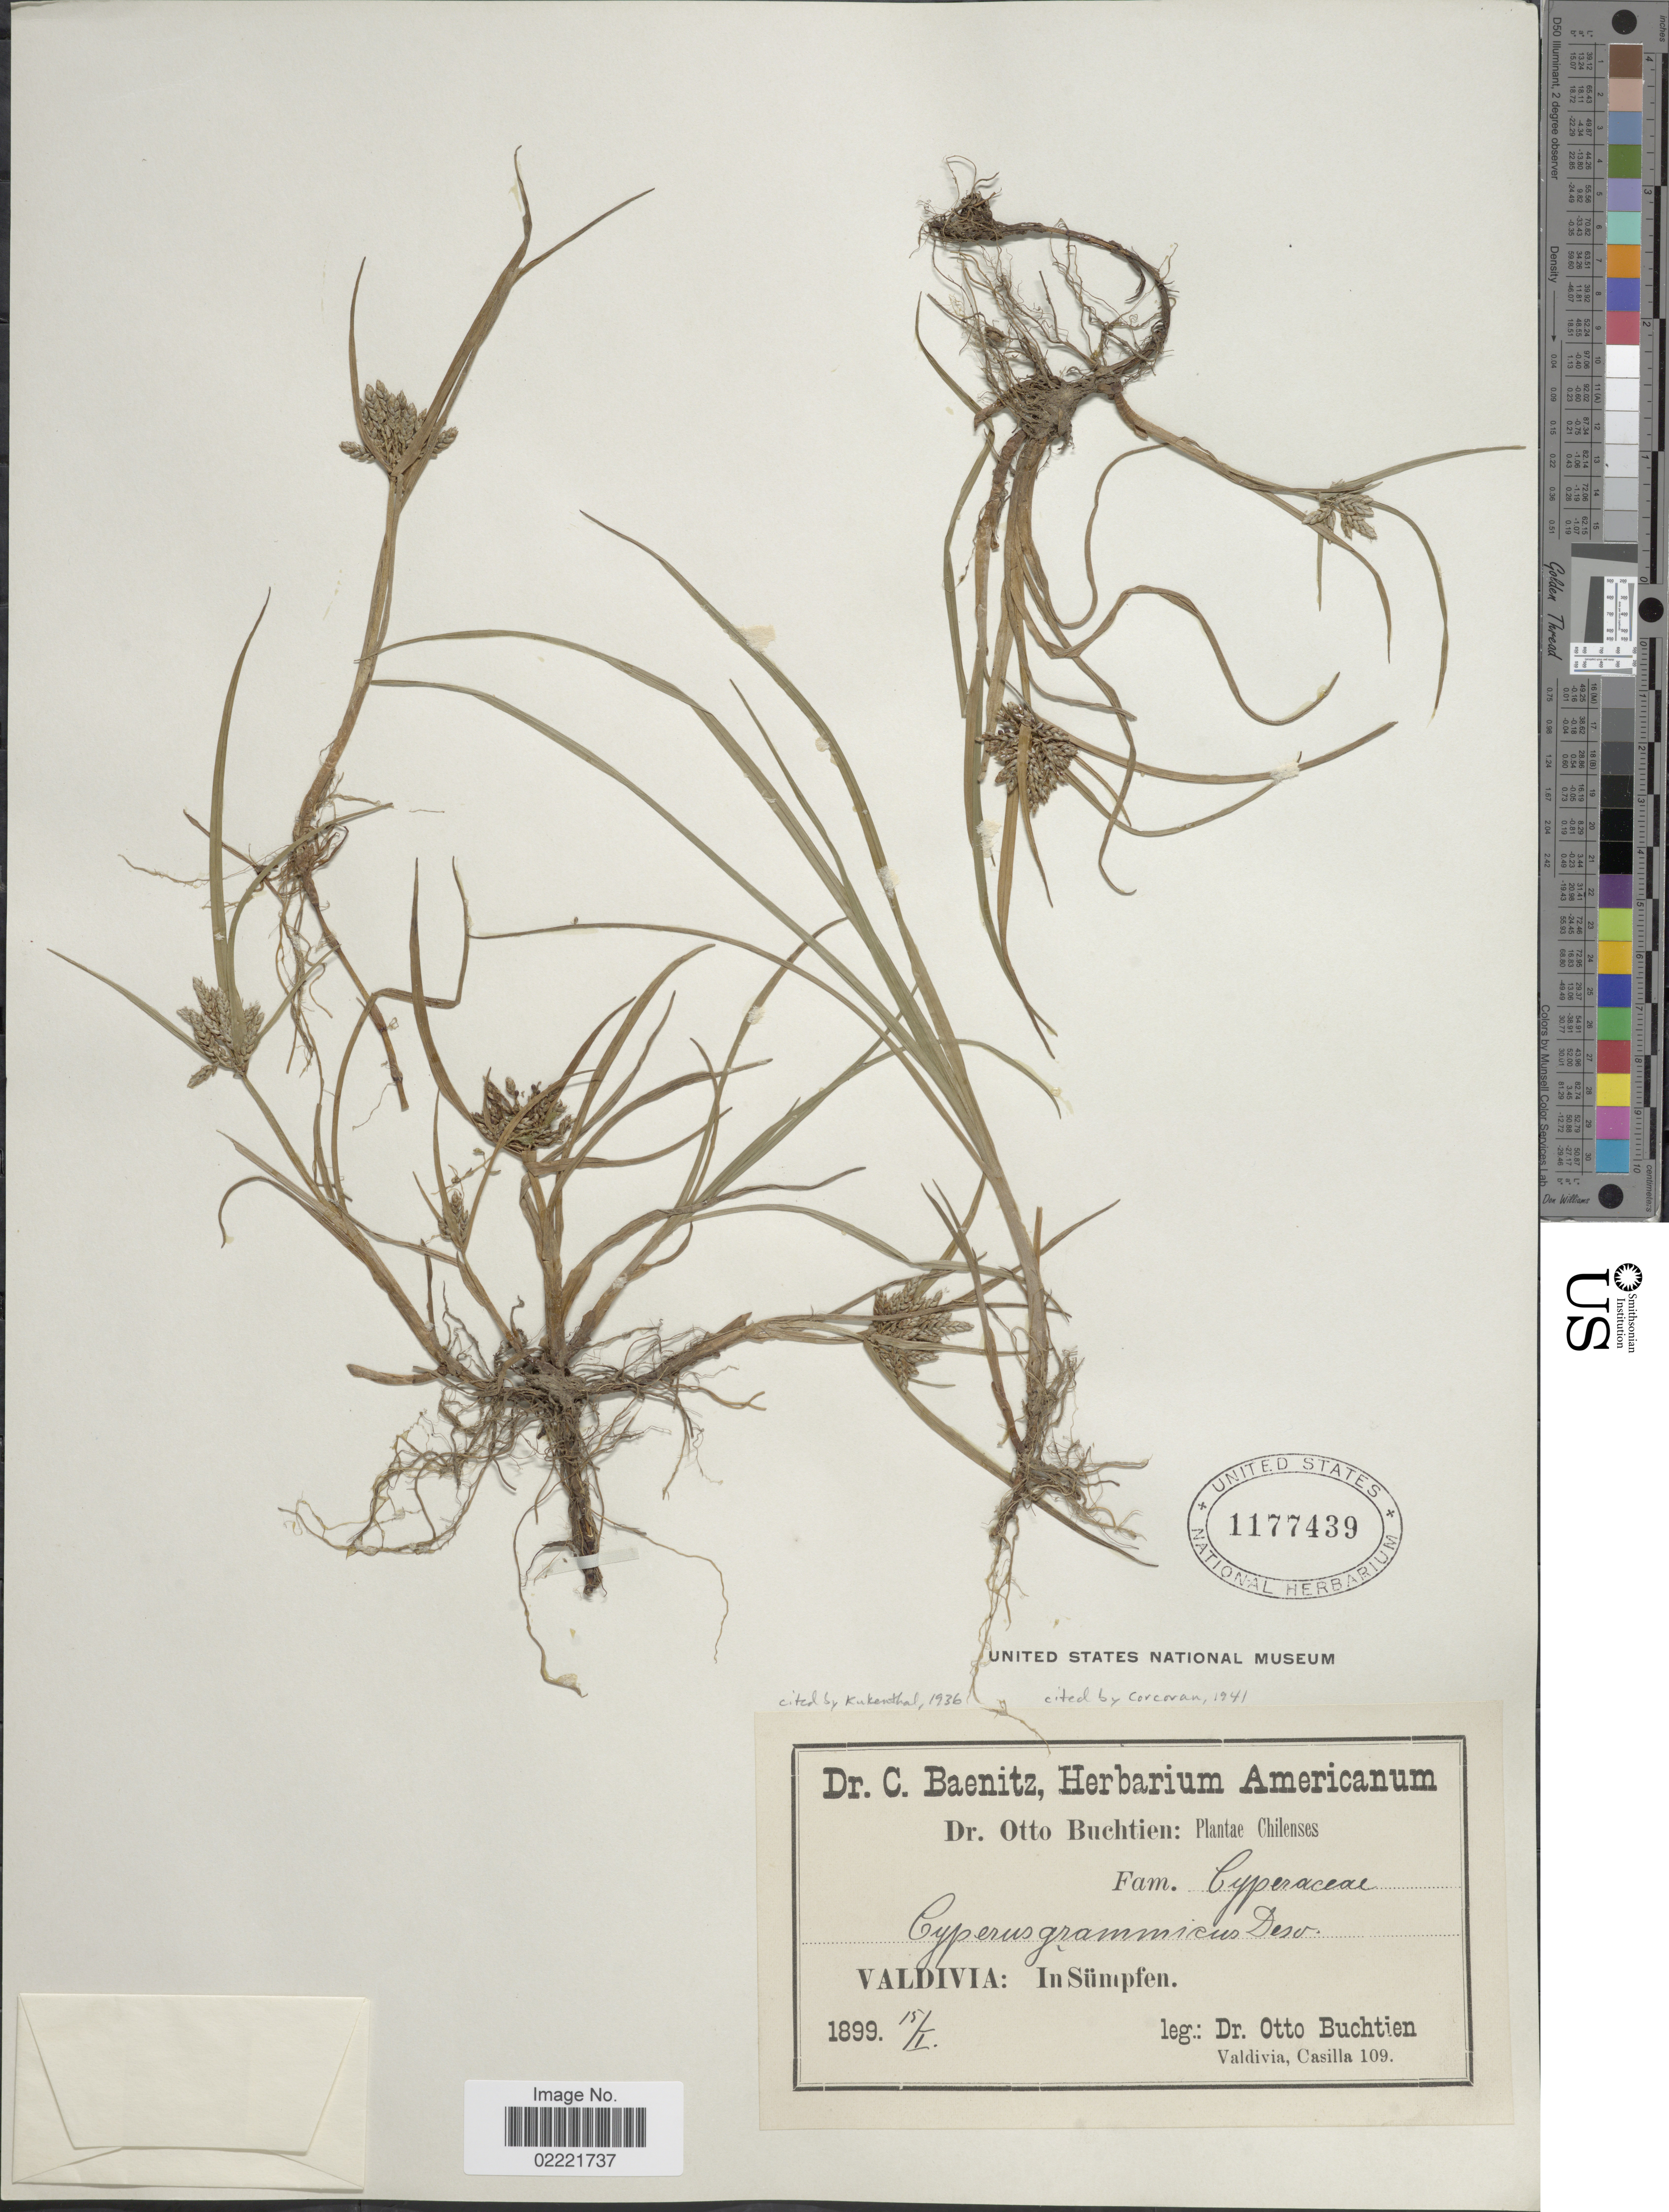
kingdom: Plantae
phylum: Tracheophyta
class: Liliopsida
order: Poales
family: Cyperaceae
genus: Cyperus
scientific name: Cyperus grammicus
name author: Kunze ex Kunth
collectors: O. Buchtien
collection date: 1899-01-15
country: Chile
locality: Valdivia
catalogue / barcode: US 1177439